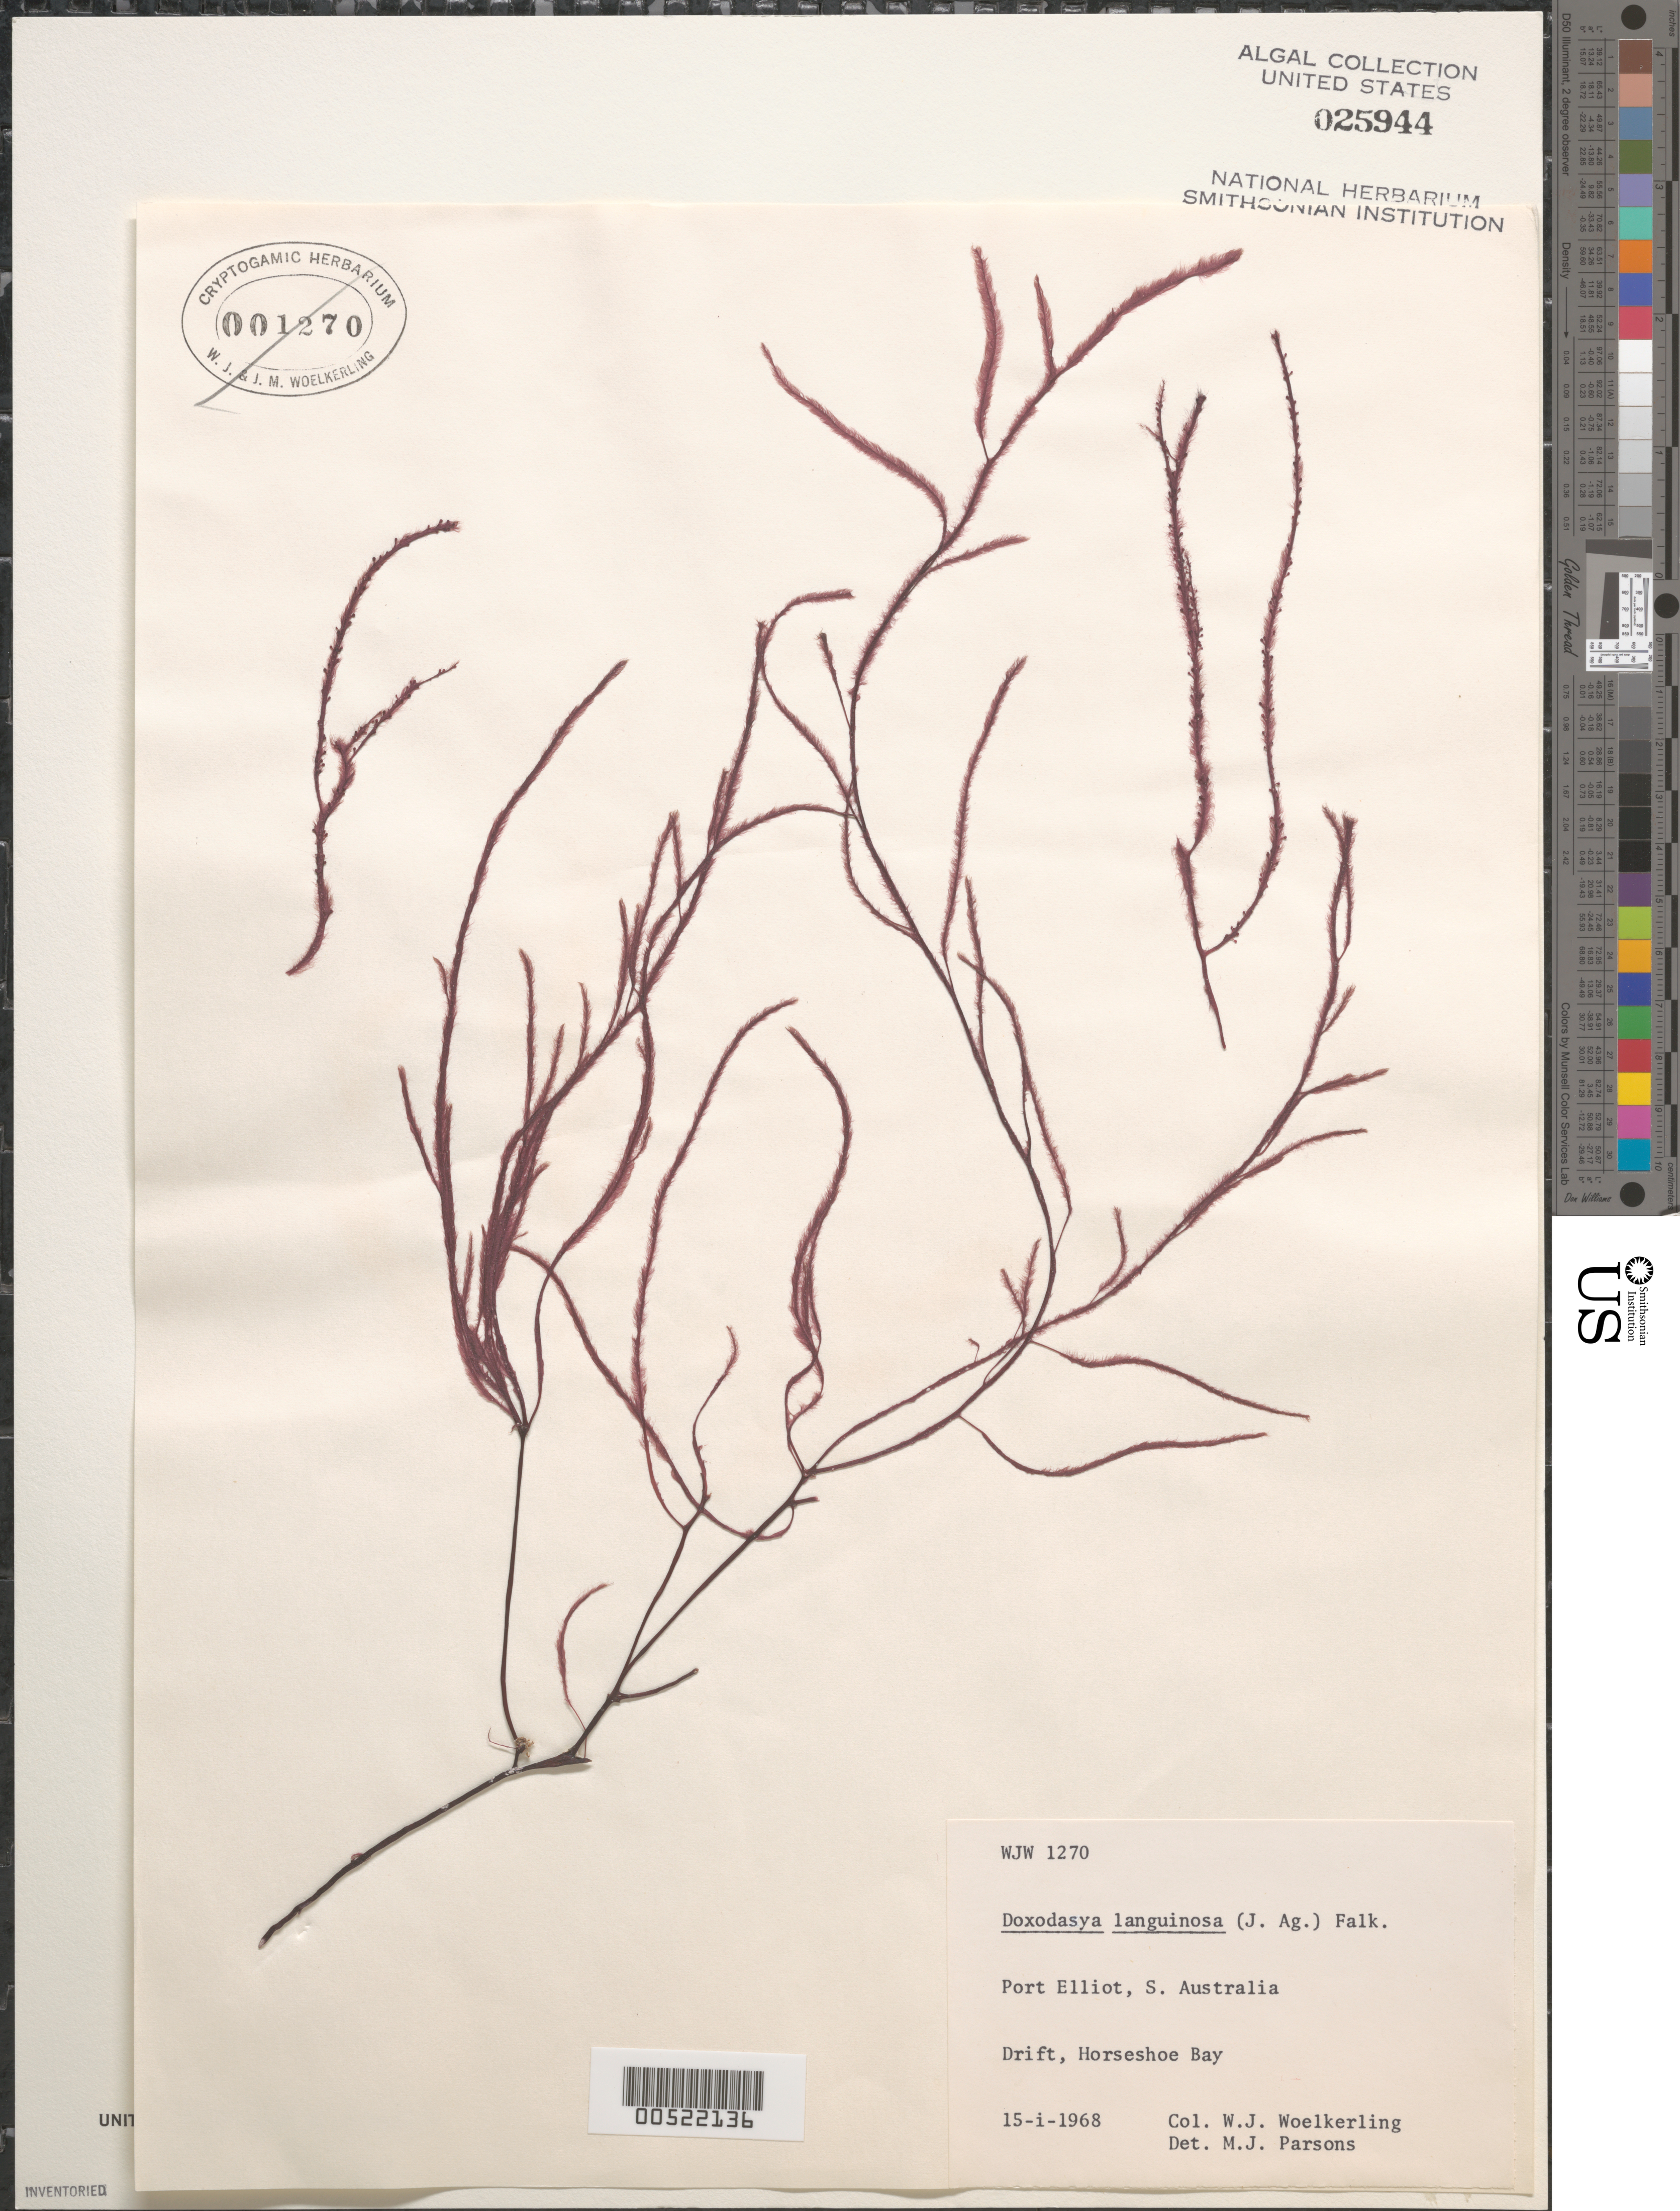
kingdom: Plantae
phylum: Rhodophyta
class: Florideophyceae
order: Ceramiales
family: Rhodomelaceae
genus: Doxodasya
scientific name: Doxodasya languinosa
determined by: Parsons, M. J.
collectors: W. Woelkerling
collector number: WJW 1270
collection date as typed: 15 Jan 1968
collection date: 1968-01-15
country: Australia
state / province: South Australia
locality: Horseshoe Bay, Port Elliot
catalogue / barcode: US 25944